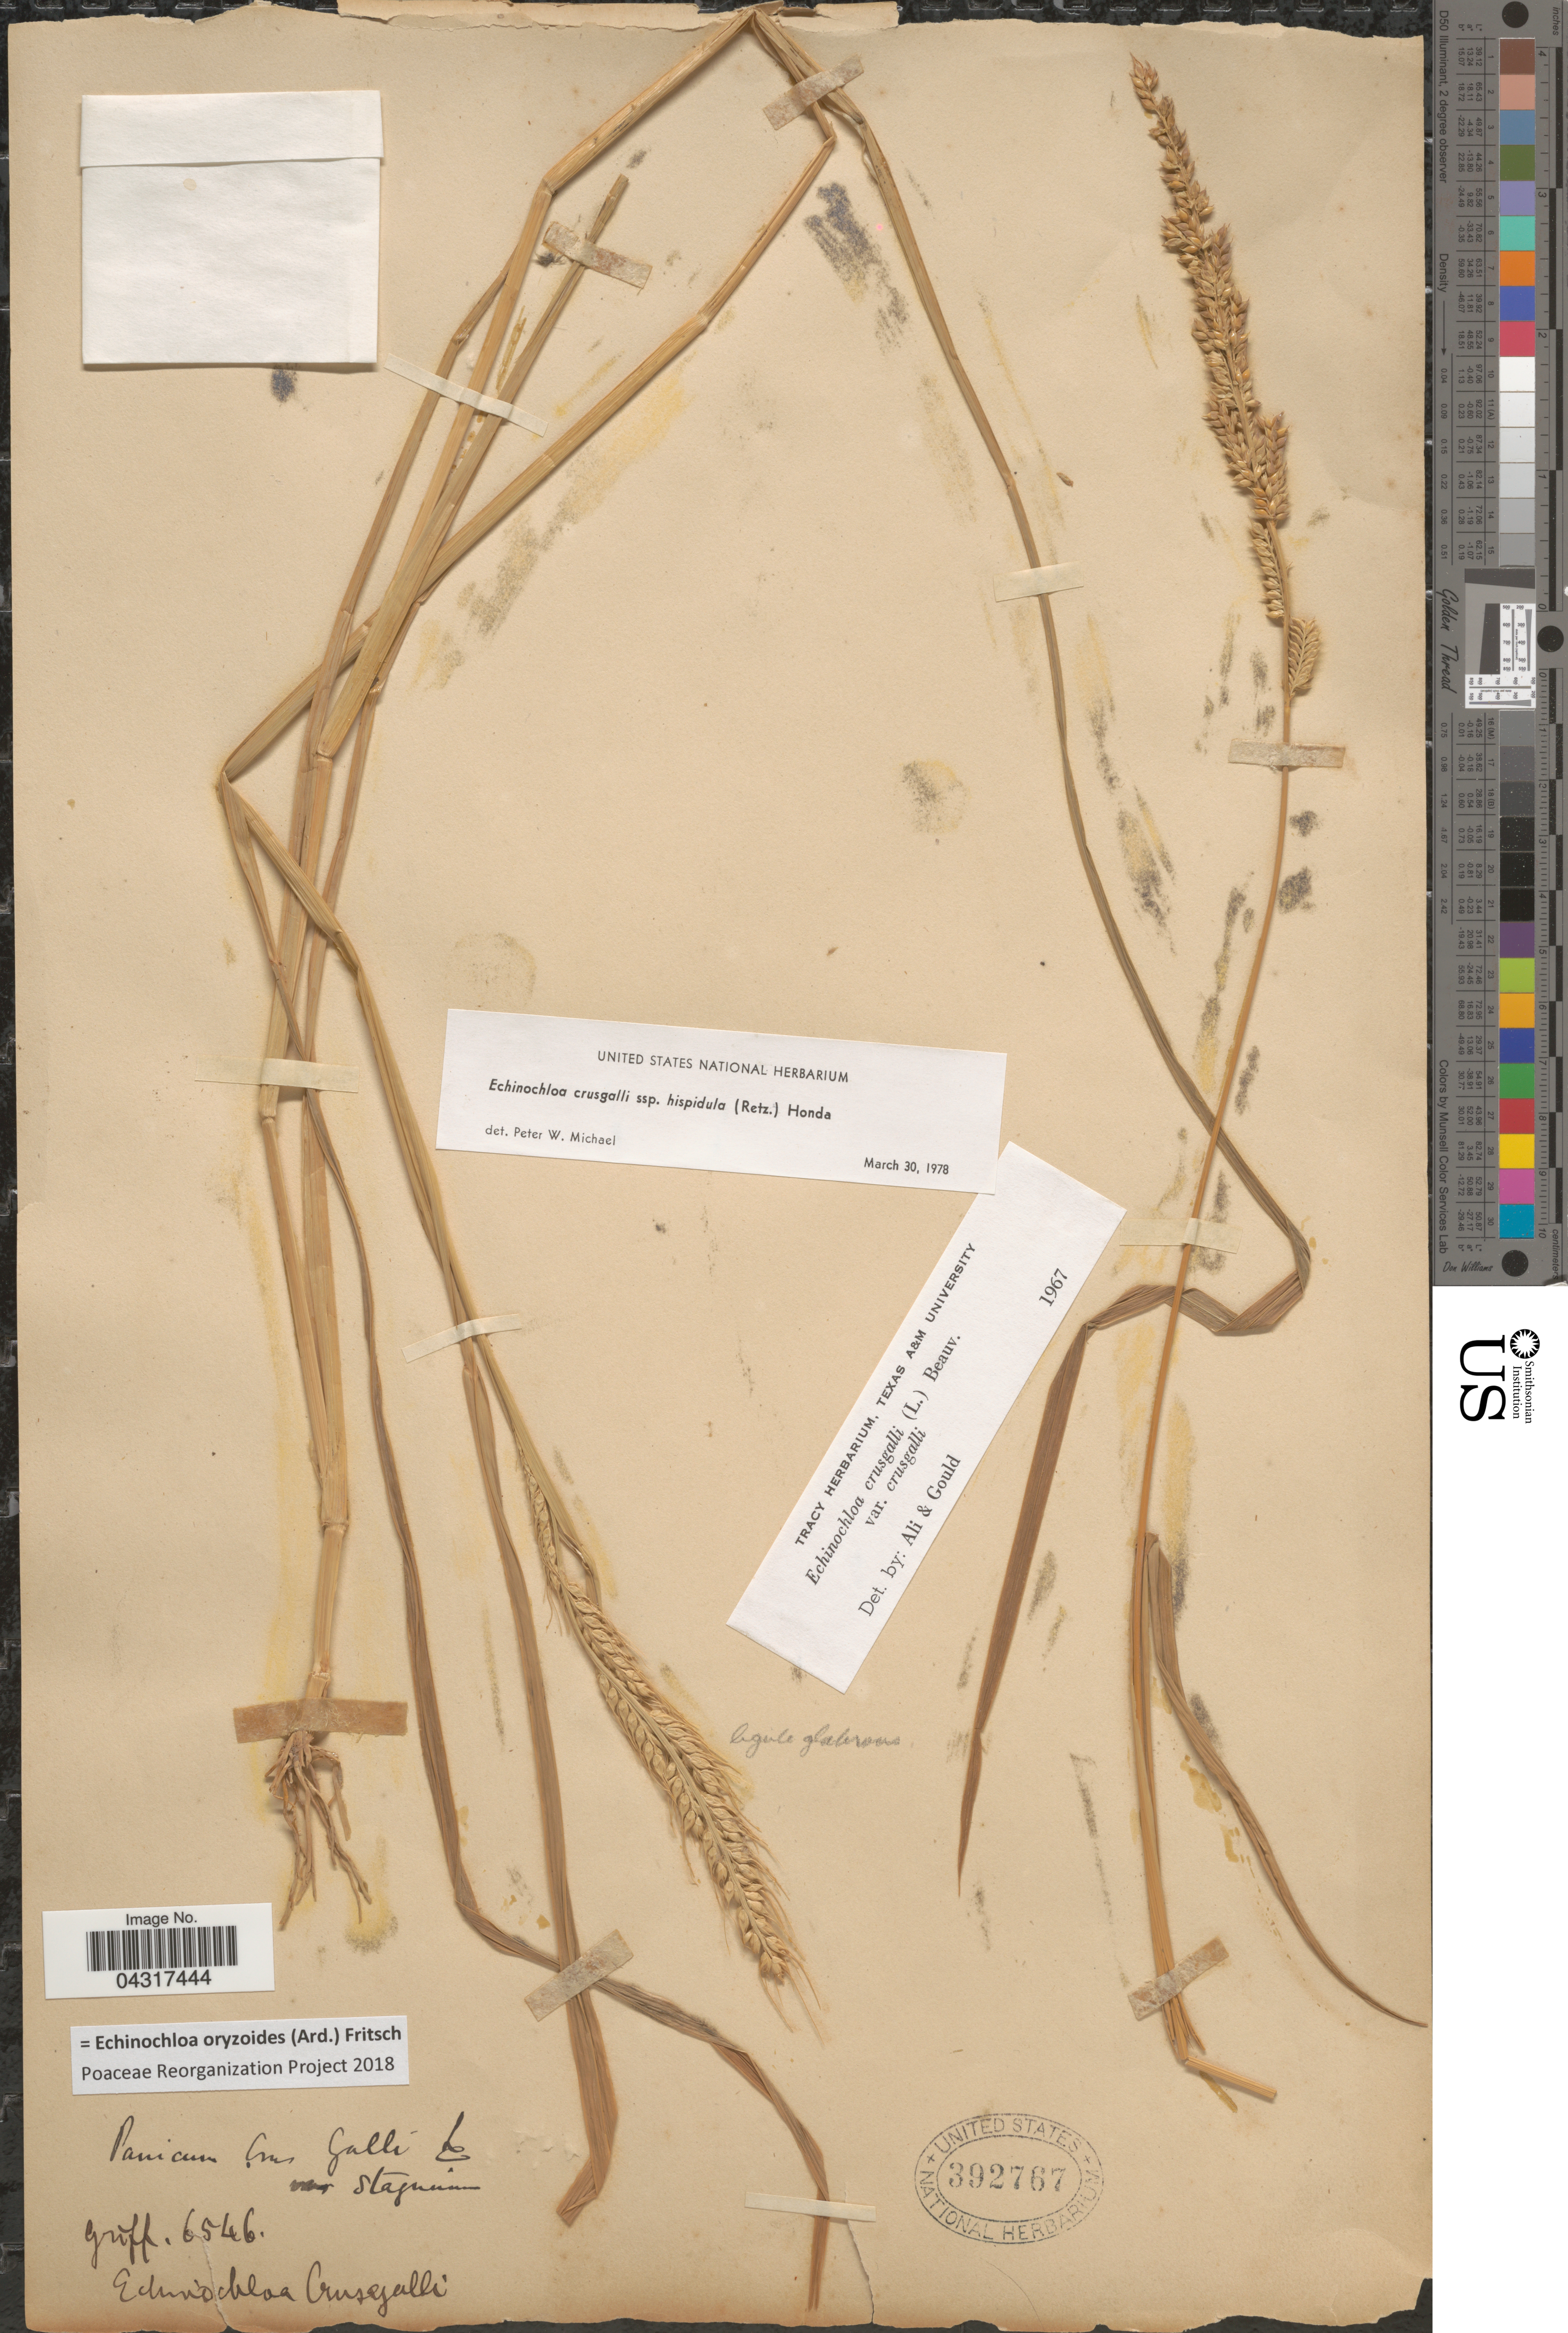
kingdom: Plantae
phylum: Tracheophyta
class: Liliopsida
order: Poales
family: Poaceae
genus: Echinochloa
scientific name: Echinochloa oryzoides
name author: (Ard.) Fritsch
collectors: Griff.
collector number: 6546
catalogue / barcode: US 392767